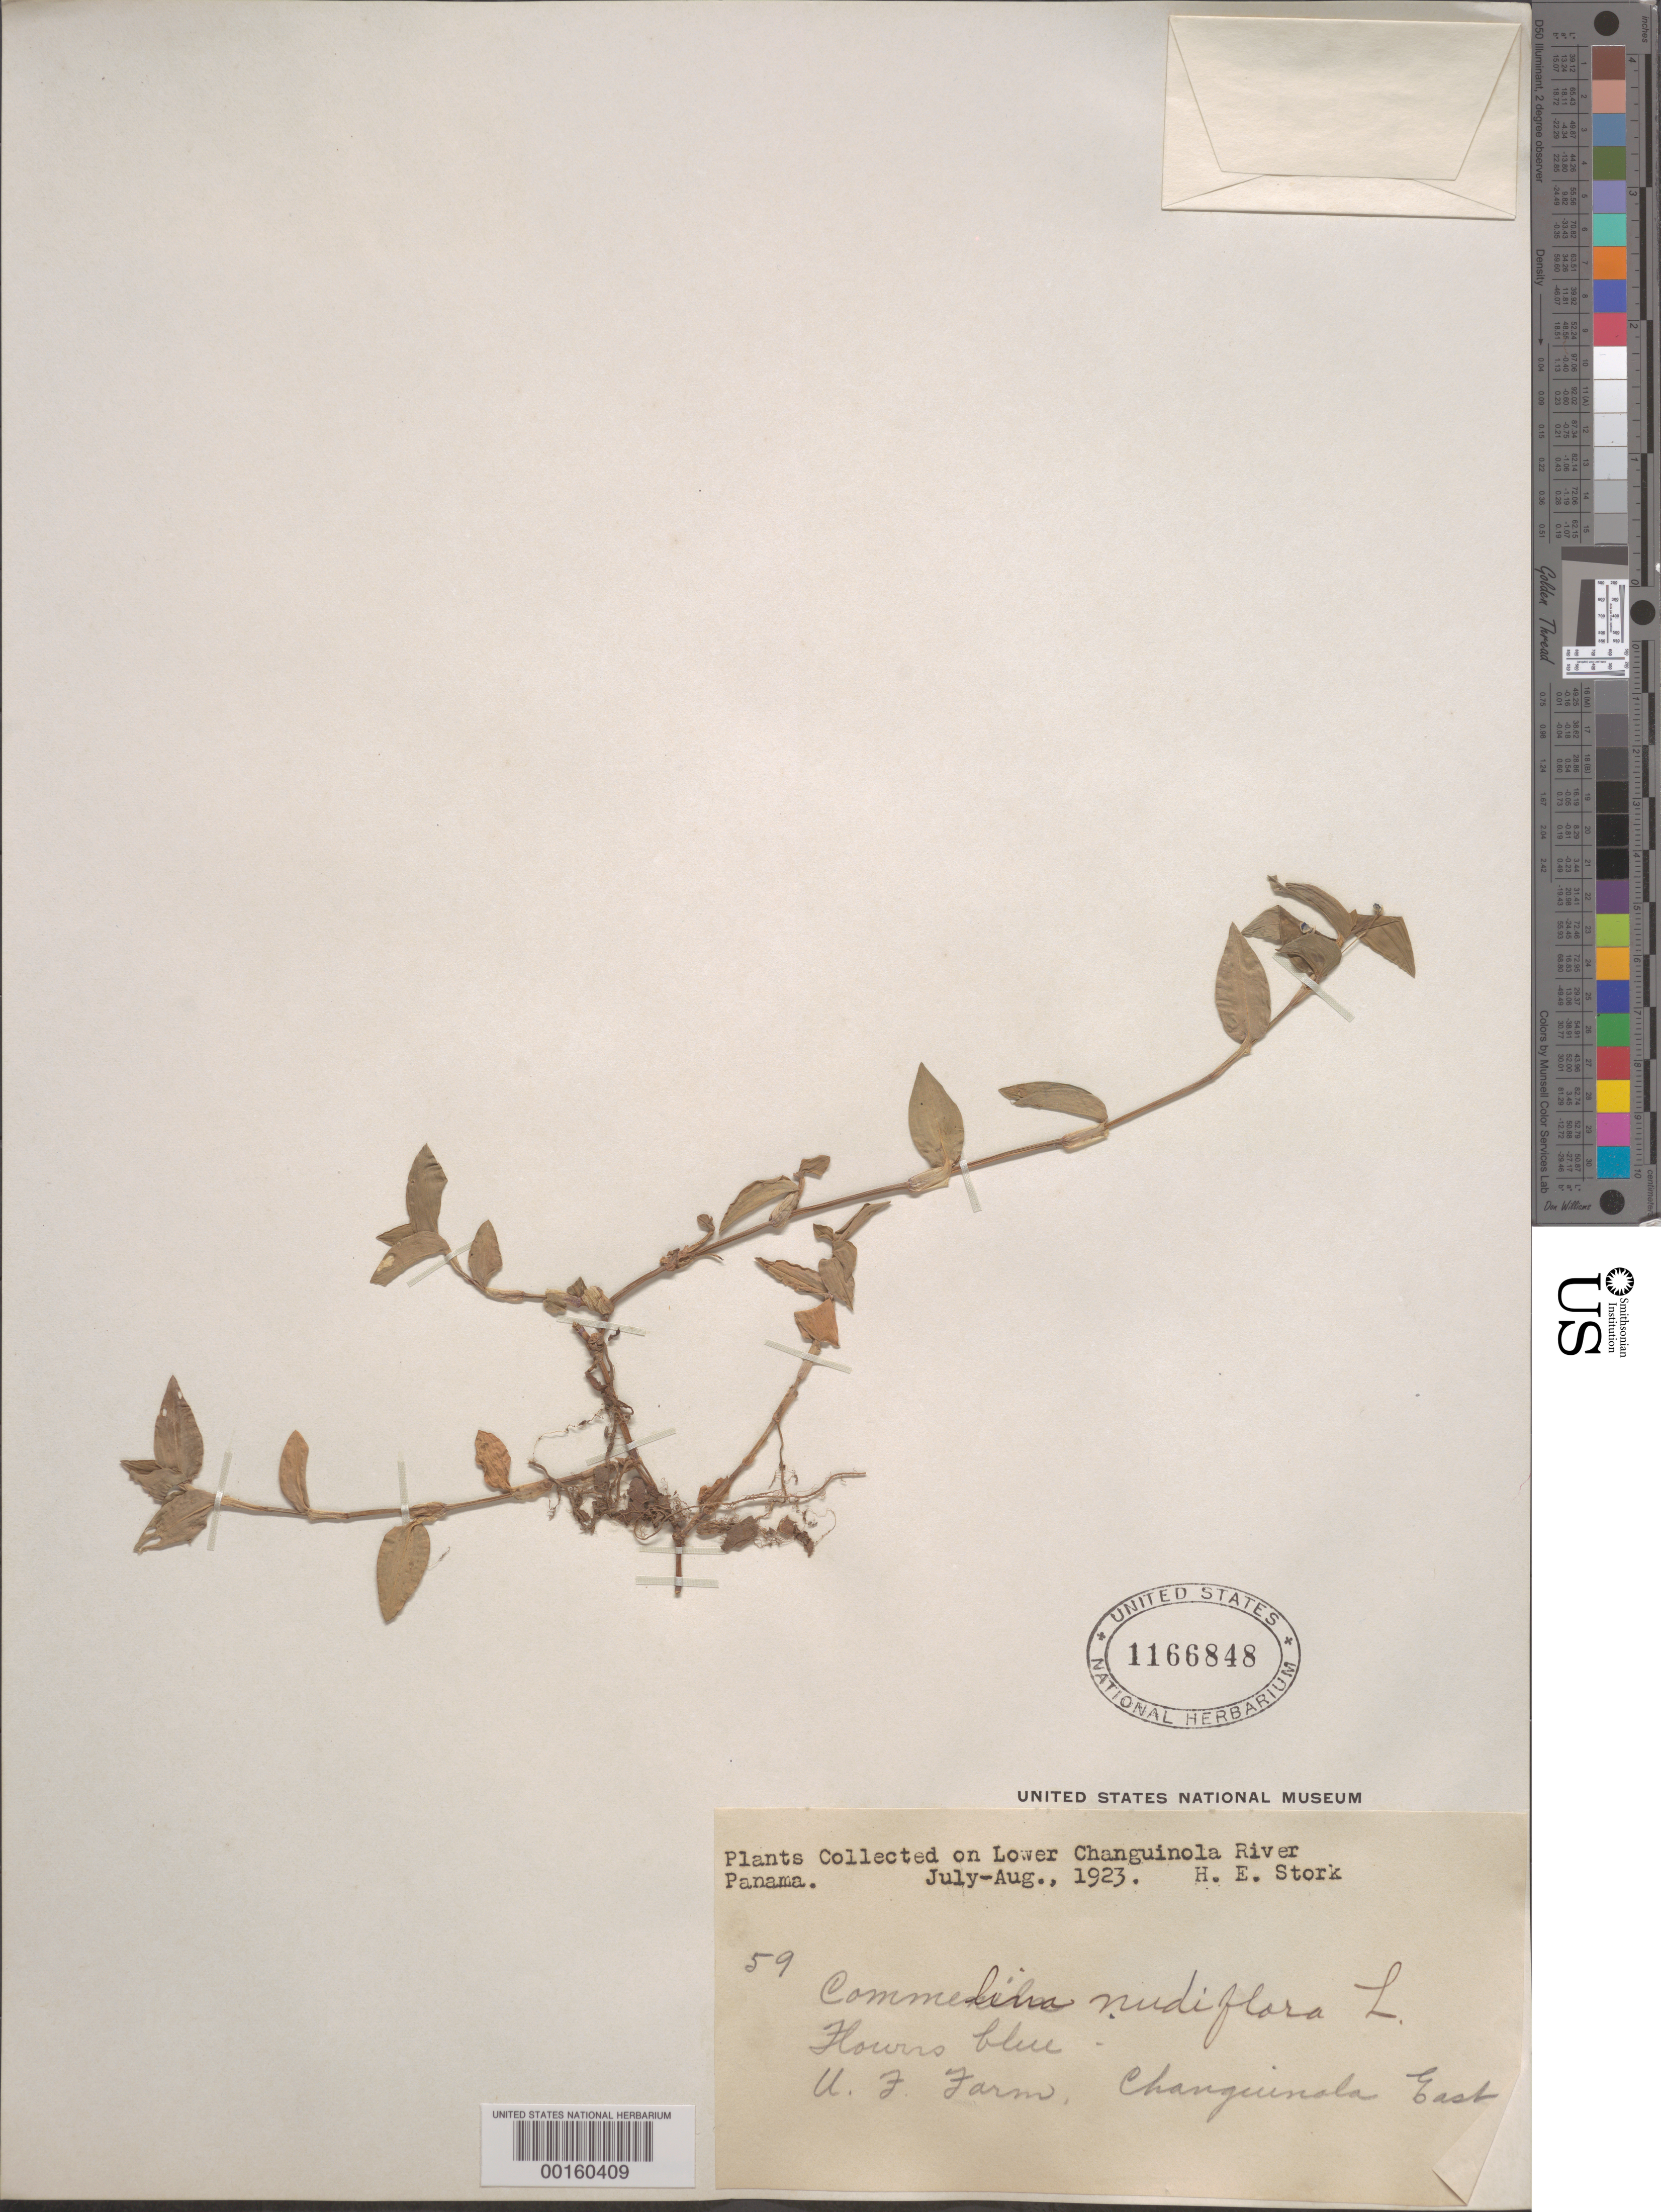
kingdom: Plantae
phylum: Tracheophyta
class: Liliopsida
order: Commelinales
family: Commelinaceae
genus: Commelina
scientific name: Commelina diffusa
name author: Burm. f.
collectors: H. E. Stork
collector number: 59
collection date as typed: Jul 1923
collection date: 1923-07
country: Panama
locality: Changuinola east; lower Changuinola River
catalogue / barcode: US 1166848